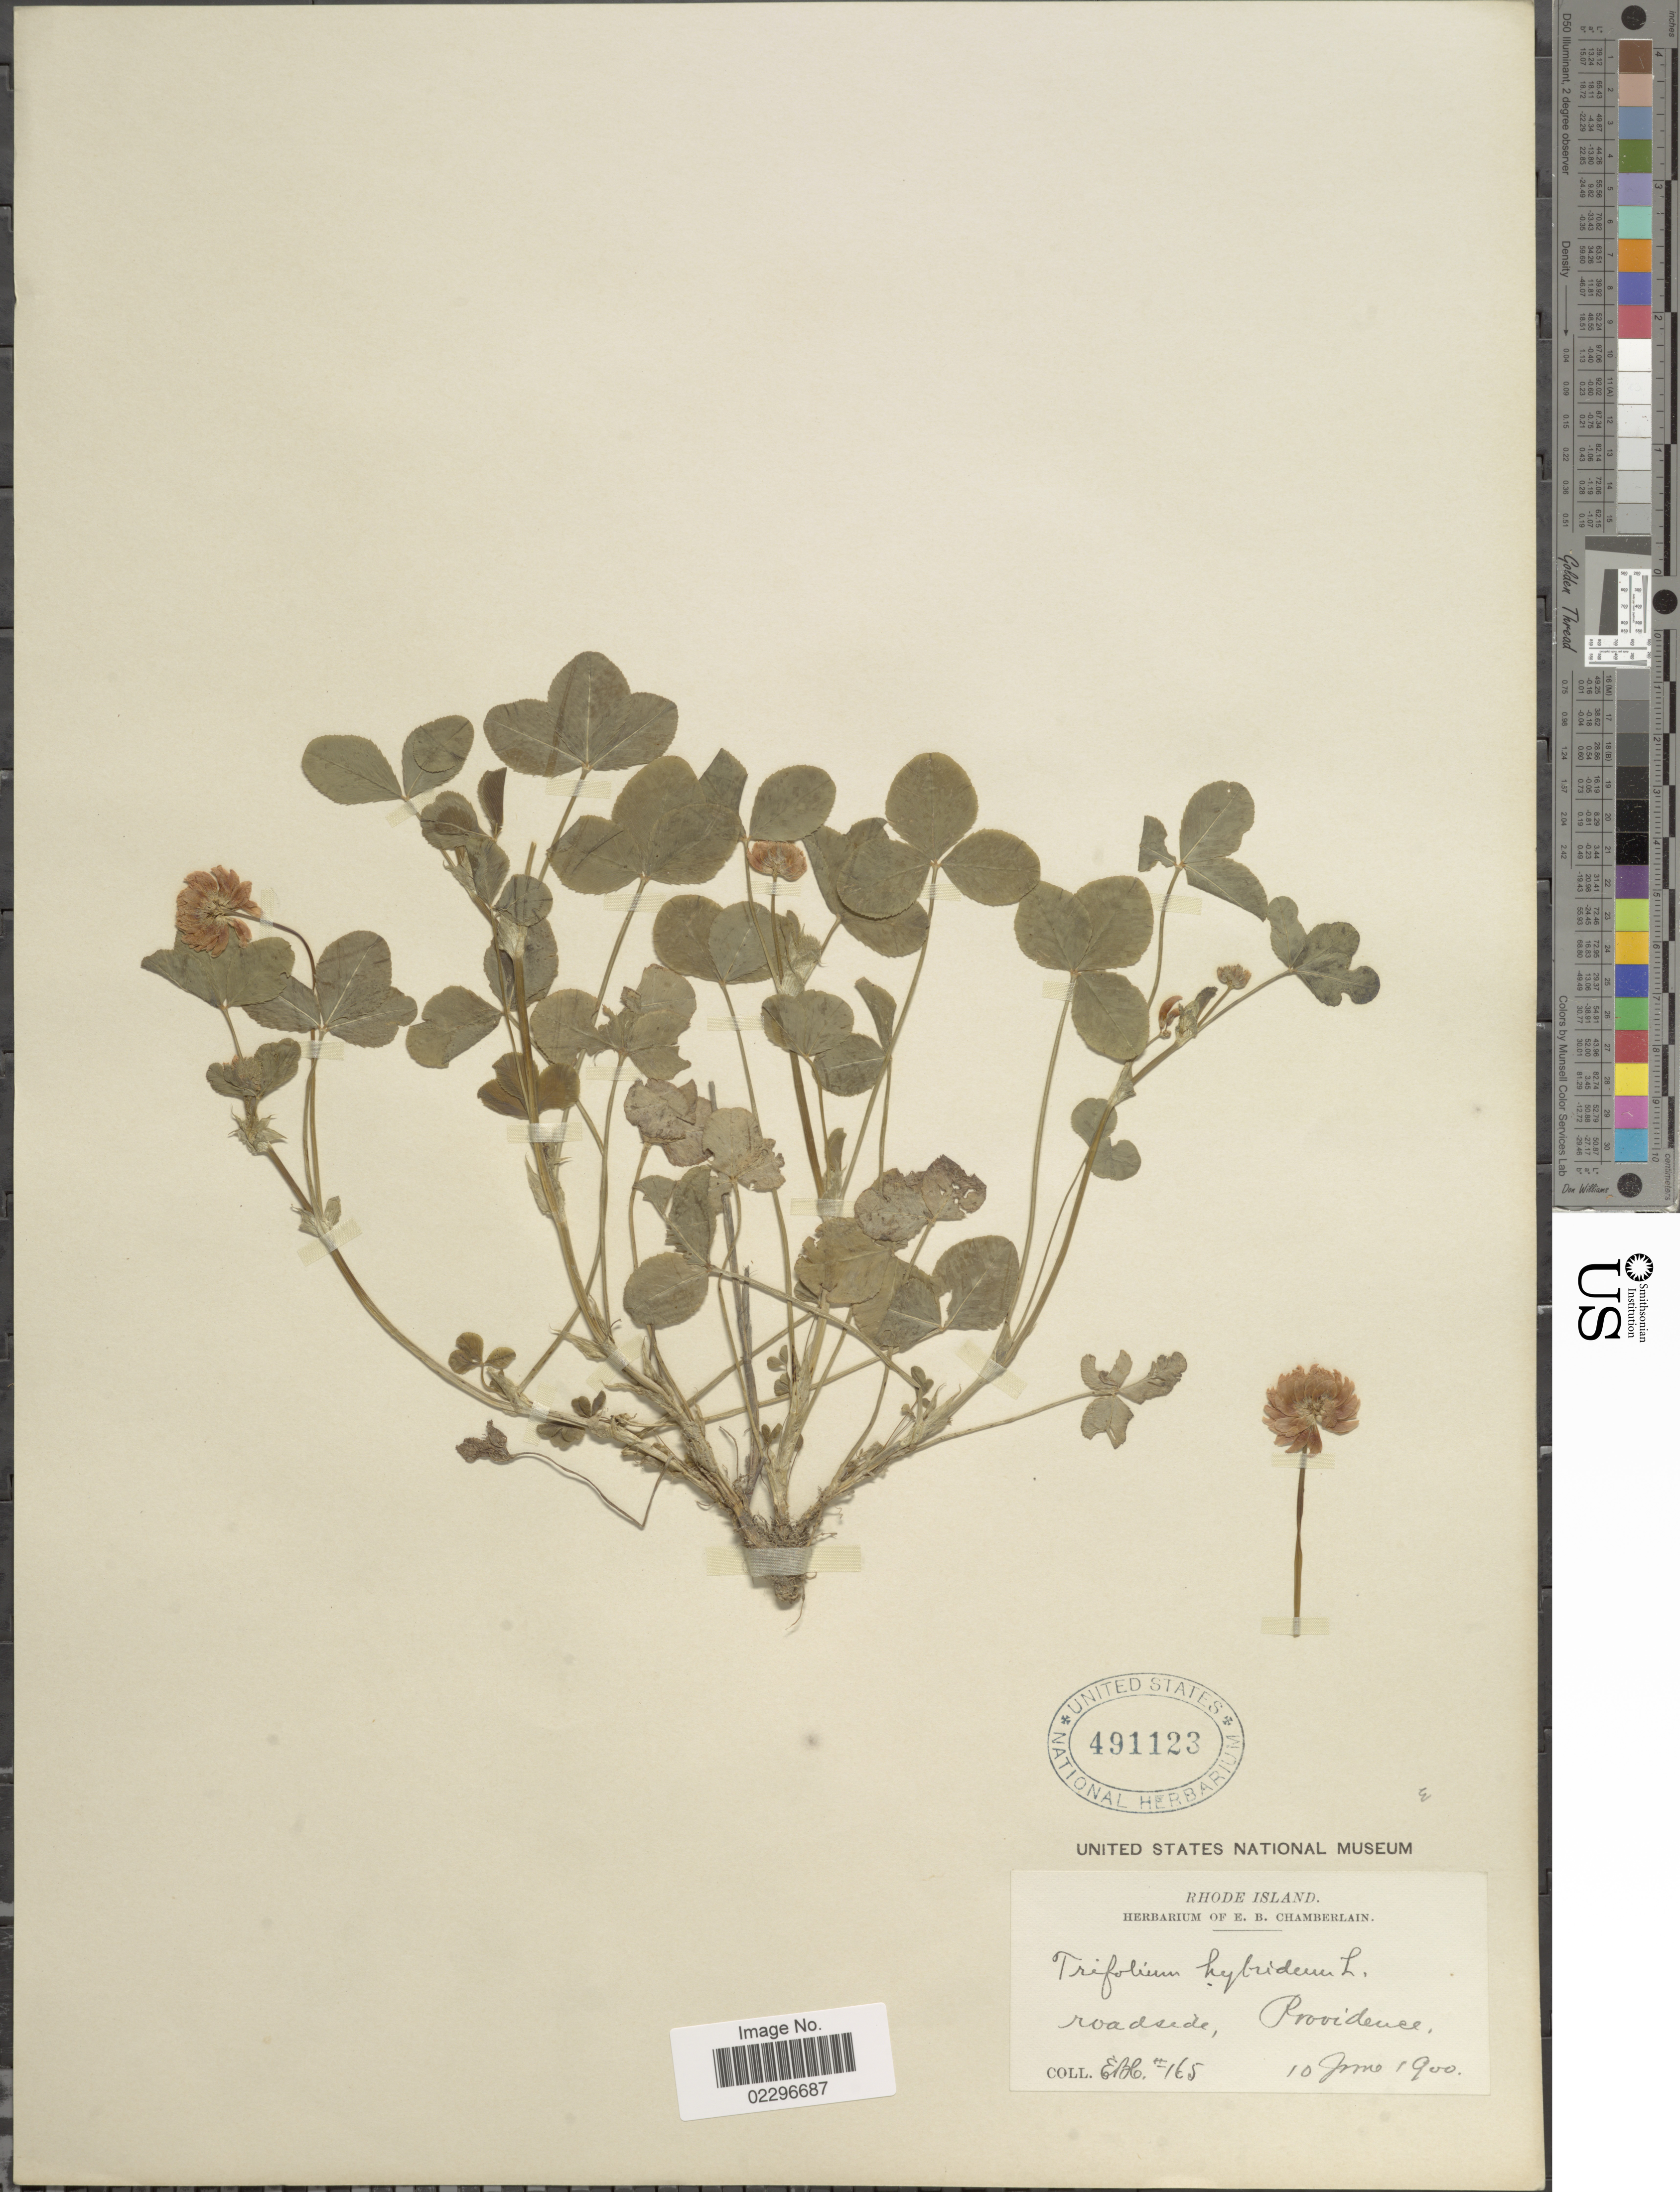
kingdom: Plantae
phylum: Tracheophyta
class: Magnoliopsida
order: Fabales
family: Fabaceae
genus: Trifolium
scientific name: Trifolium hybridum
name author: L.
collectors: E. Chamberlain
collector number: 165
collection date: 1900-06-10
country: United States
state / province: Rhode Island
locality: Roadside, Providence.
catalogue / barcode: US 491123